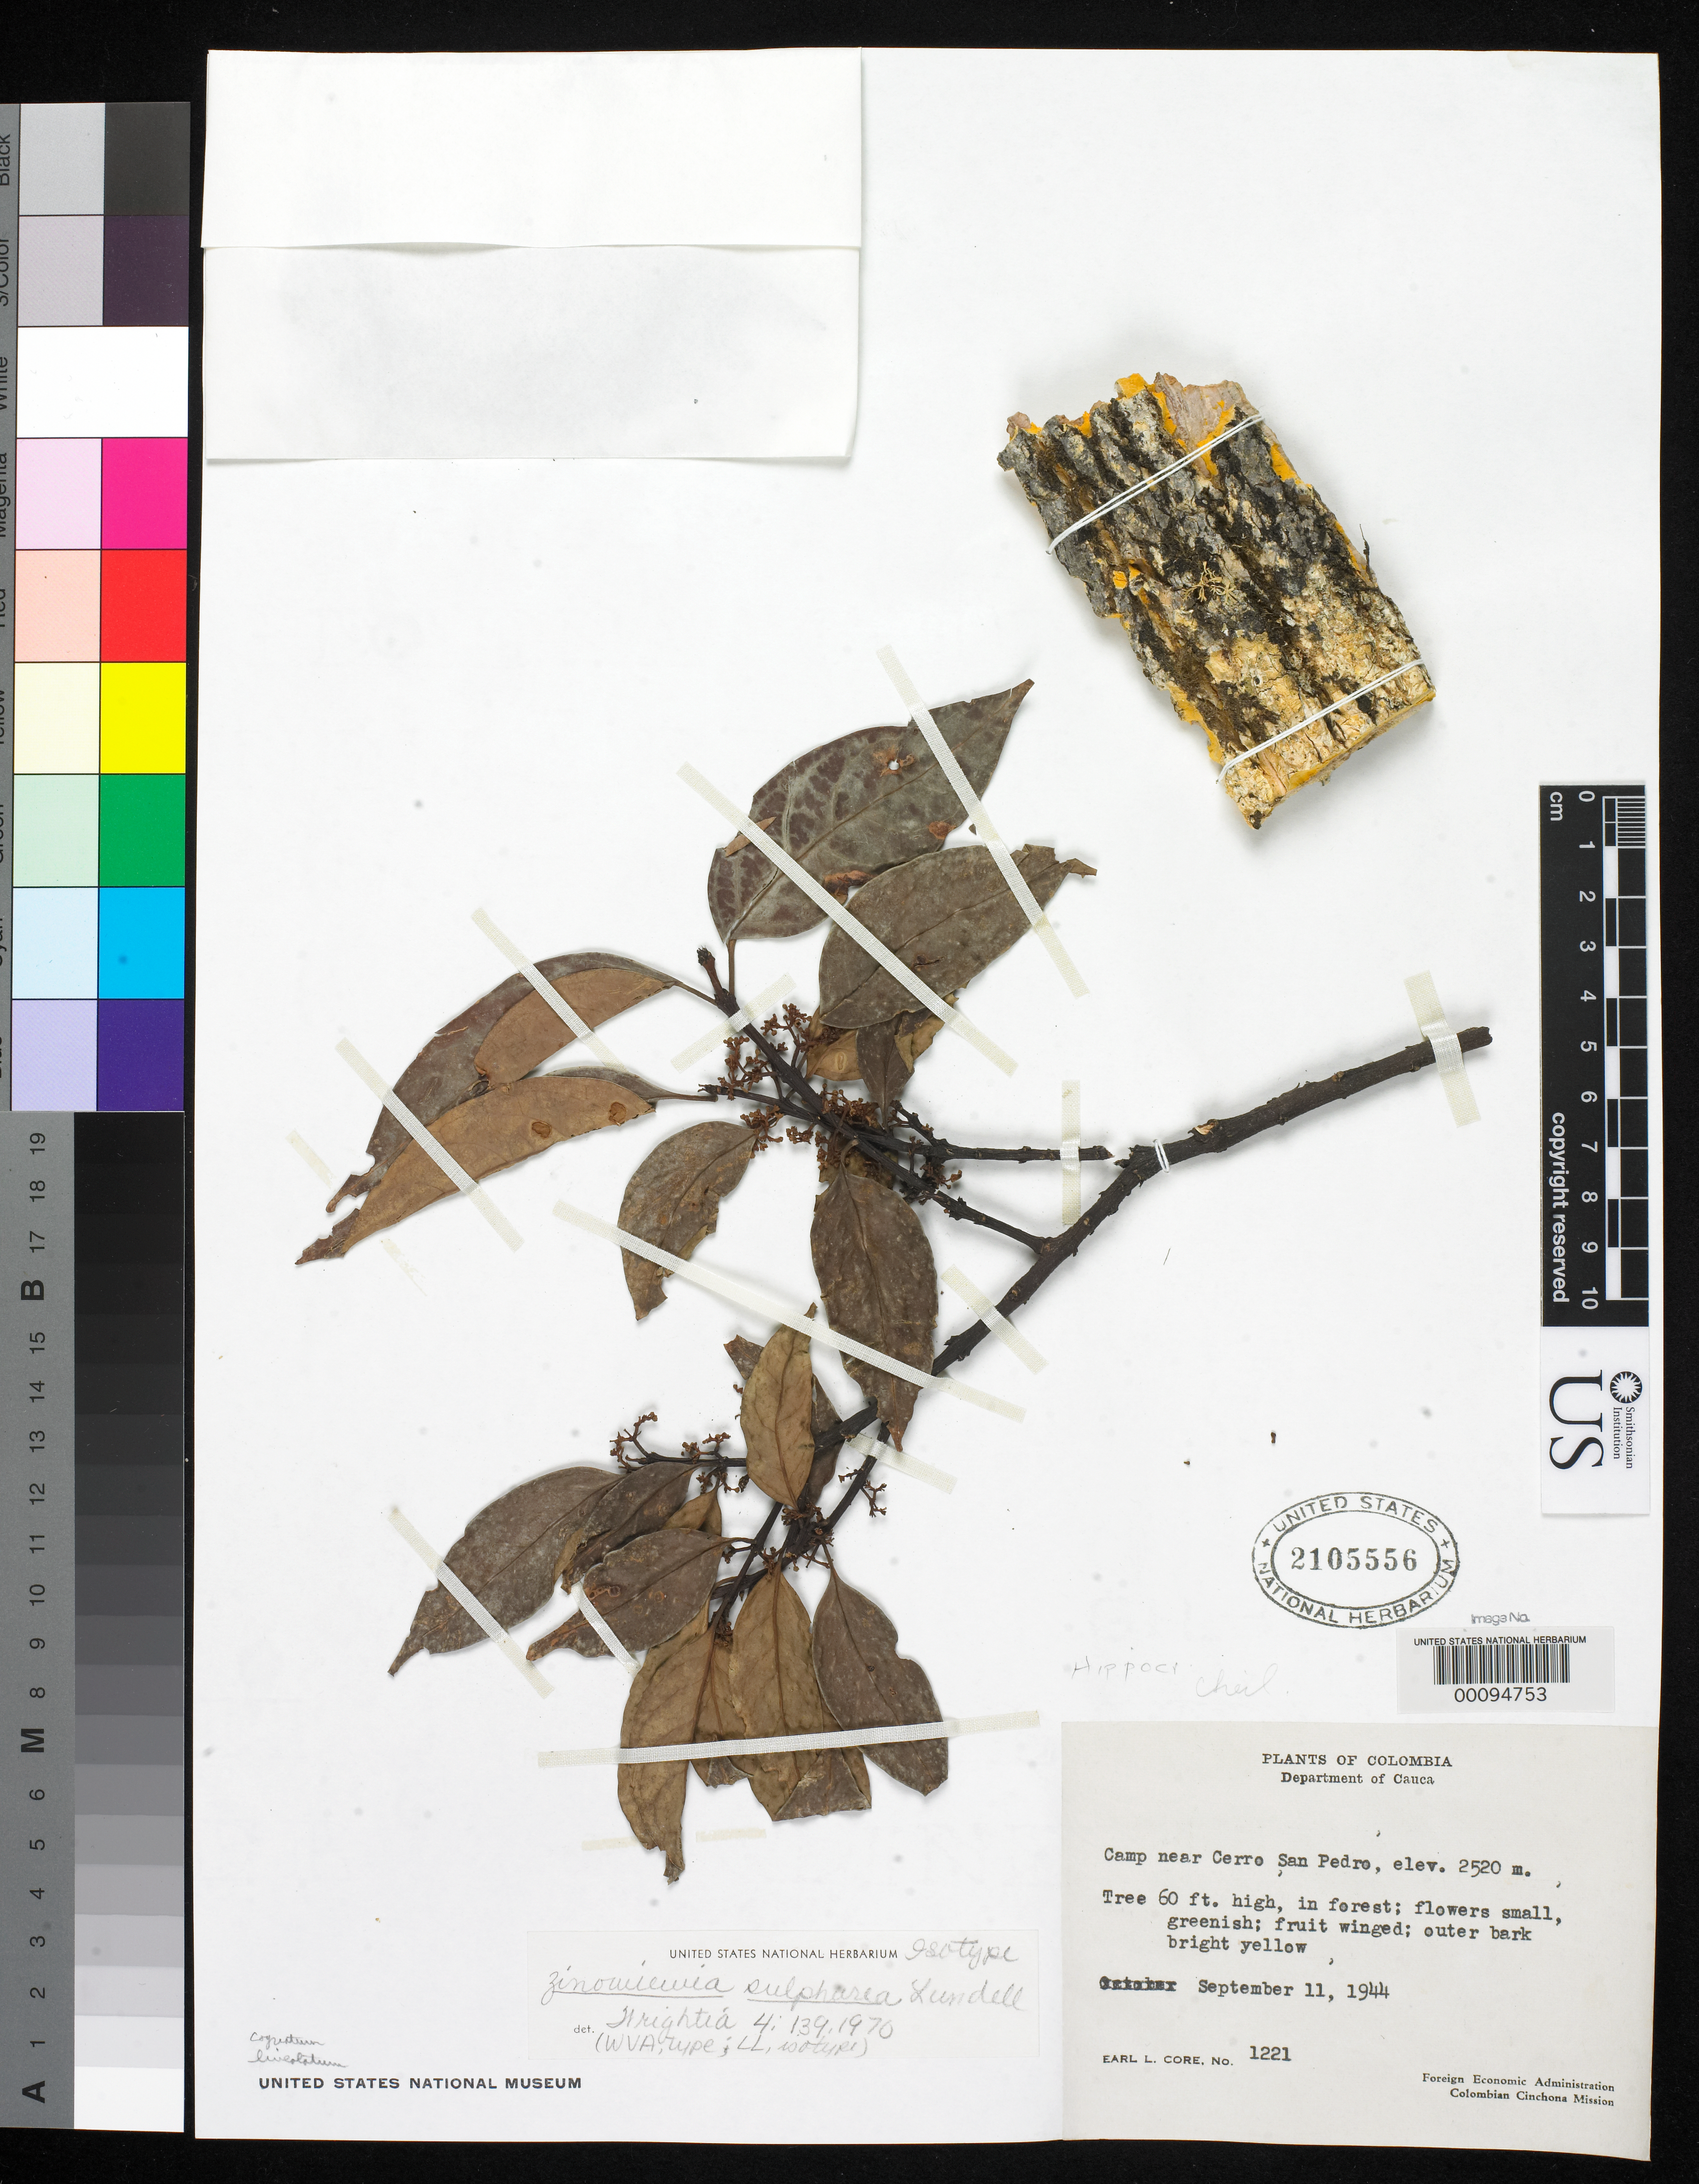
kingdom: Plantae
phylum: Tracheophyta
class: Magnoliopsida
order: Celastrales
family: Celastraceae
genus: Zinowiewia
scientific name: Zinowiewia sulphurea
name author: Lundell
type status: Isotype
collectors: E. L. Core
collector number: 1221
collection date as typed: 11 Sep 1944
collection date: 1944-09-11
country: Colombia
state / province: Cauca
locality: Near Cerro San Pedro.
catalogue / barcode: US 2105556